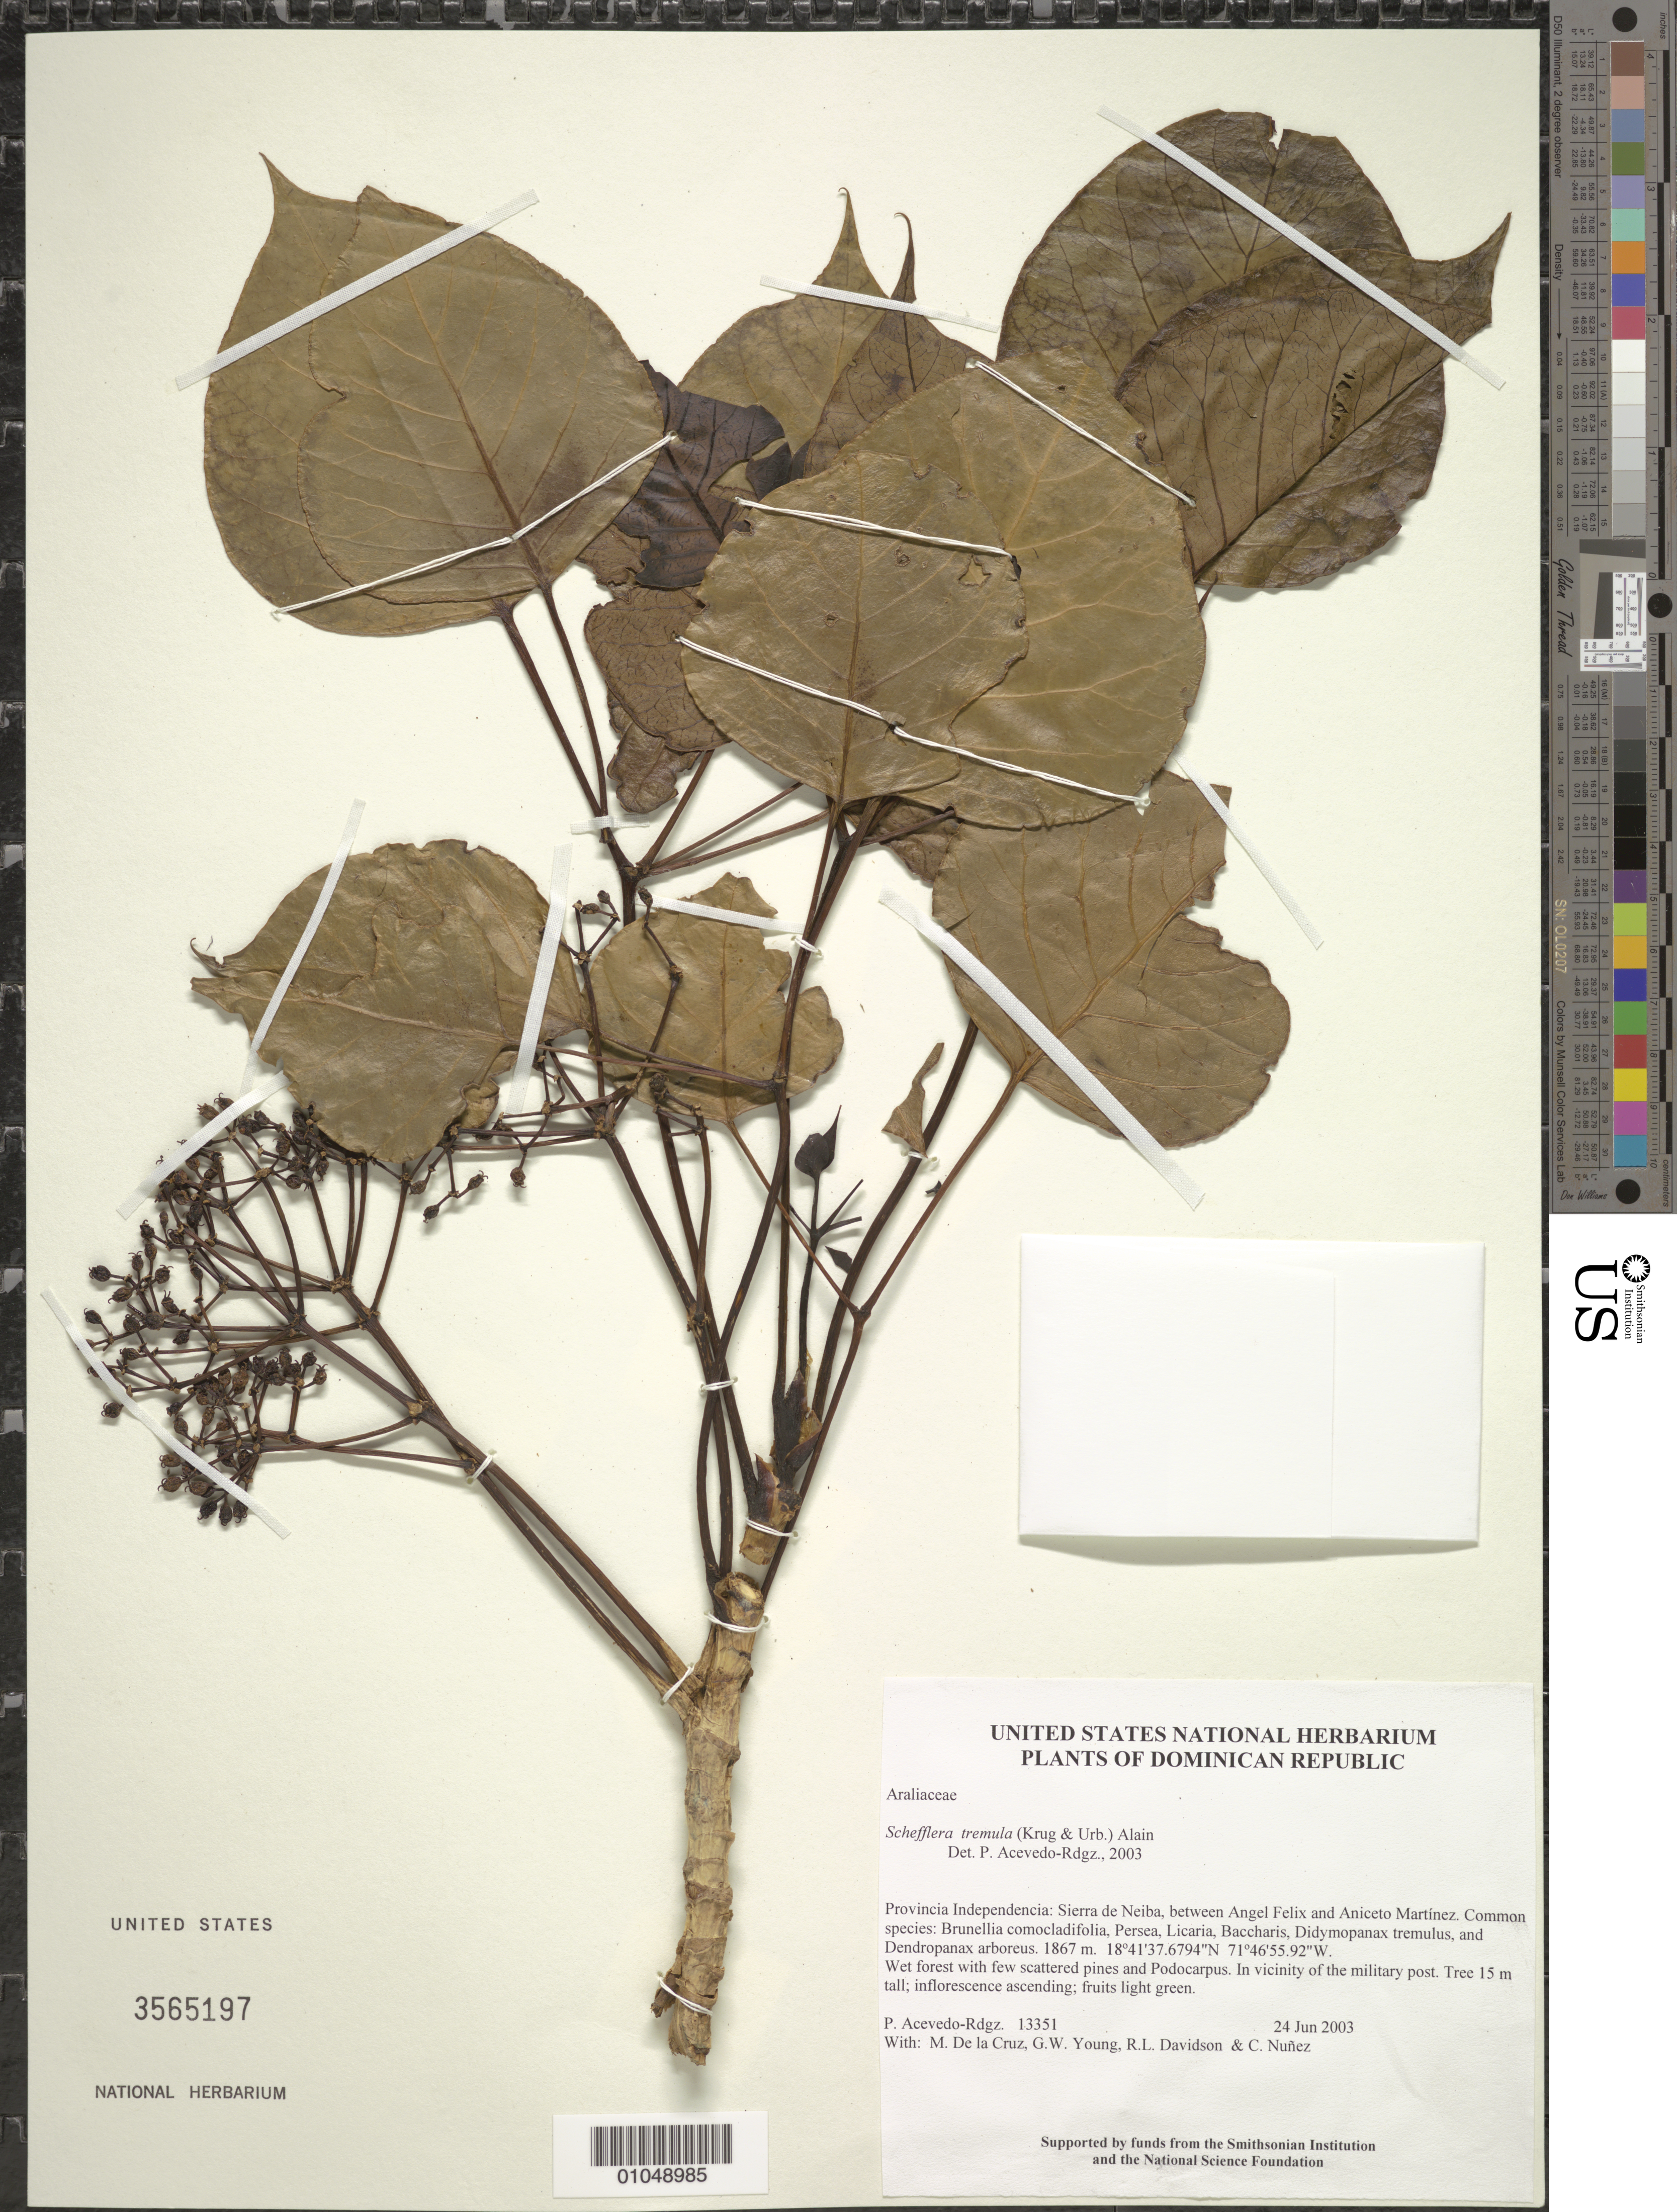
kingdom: Plantae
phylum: Tracheophyta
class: Magnoliopsida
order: Apiales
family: Araliaceae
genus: Schefflera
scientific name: Schefflera tremula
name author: (Krug & Urb.) Alain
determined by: Acevedo-Rodríguez, P., (BOT), Smithsonian Institution - National Museum of Natural History (UNITED STATES)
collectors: P. Acevedo-Rodr., M. de la Cruz, J. Rawlins, G. Young, R. Davidson & C. Nunez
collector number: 13351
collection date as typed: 24 Jun 2003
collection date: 2003-06-24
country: Dominican Republic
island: Hispaniola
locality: Provincia Independencia: Sierra de Neiba, between Angel Felix and Aniceto Martínez. Common species: Brunellia comocladifolia, Persea, Licaria, Baccharis, Didymopanax tremulus, and Dendropanax arboreus.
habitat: Wet forest with few scattered pines and Podocarpus. In vicinity of the military post.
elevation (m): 1867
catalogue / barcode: US 3565197